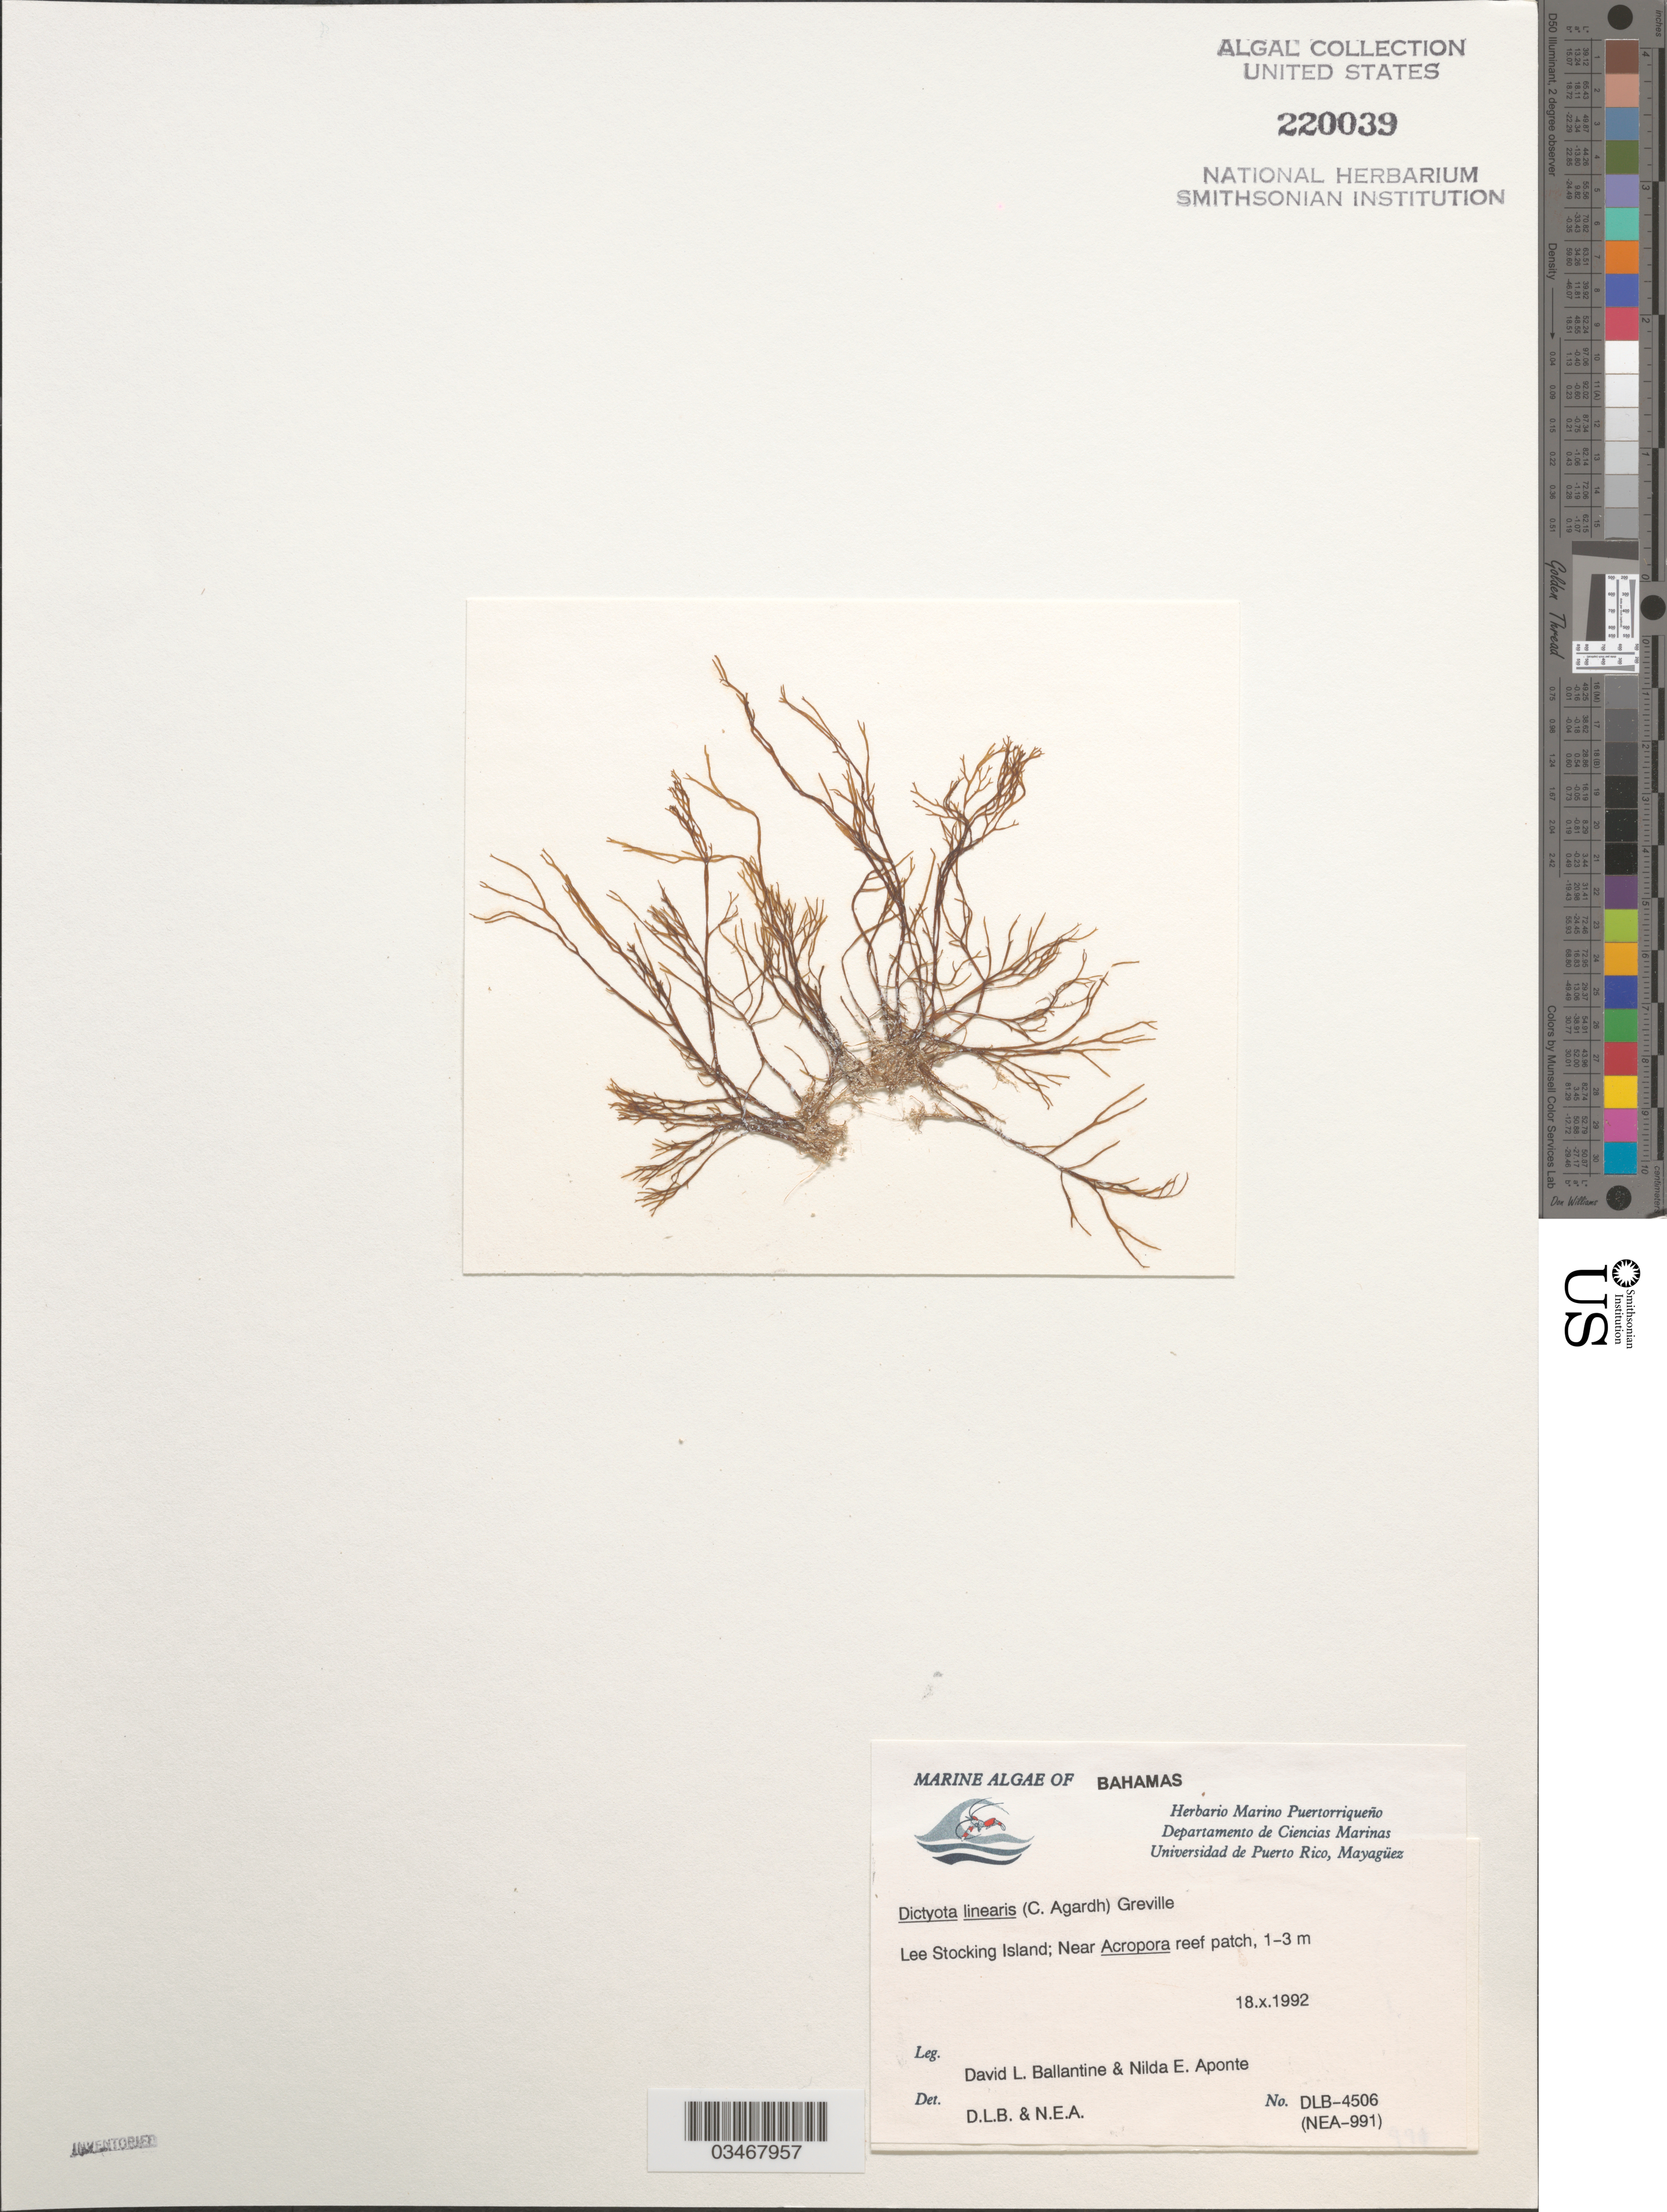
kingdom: Chromista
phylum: Ochrophyta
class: Phaeophyceae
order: Dictyotales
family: Dictyotaceae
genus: Dictyota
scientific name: Dictyota linearis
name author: (C. Agardh) Grev.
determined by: Ballantine, D. L.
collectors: D.L. Ballantine & N. E. Aponte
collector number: DLB 4506, NEA 991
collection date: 1992-10-18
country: Bahamas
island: Lee Stocking Island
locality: Near Acropora reef patch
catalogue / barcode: US 220039